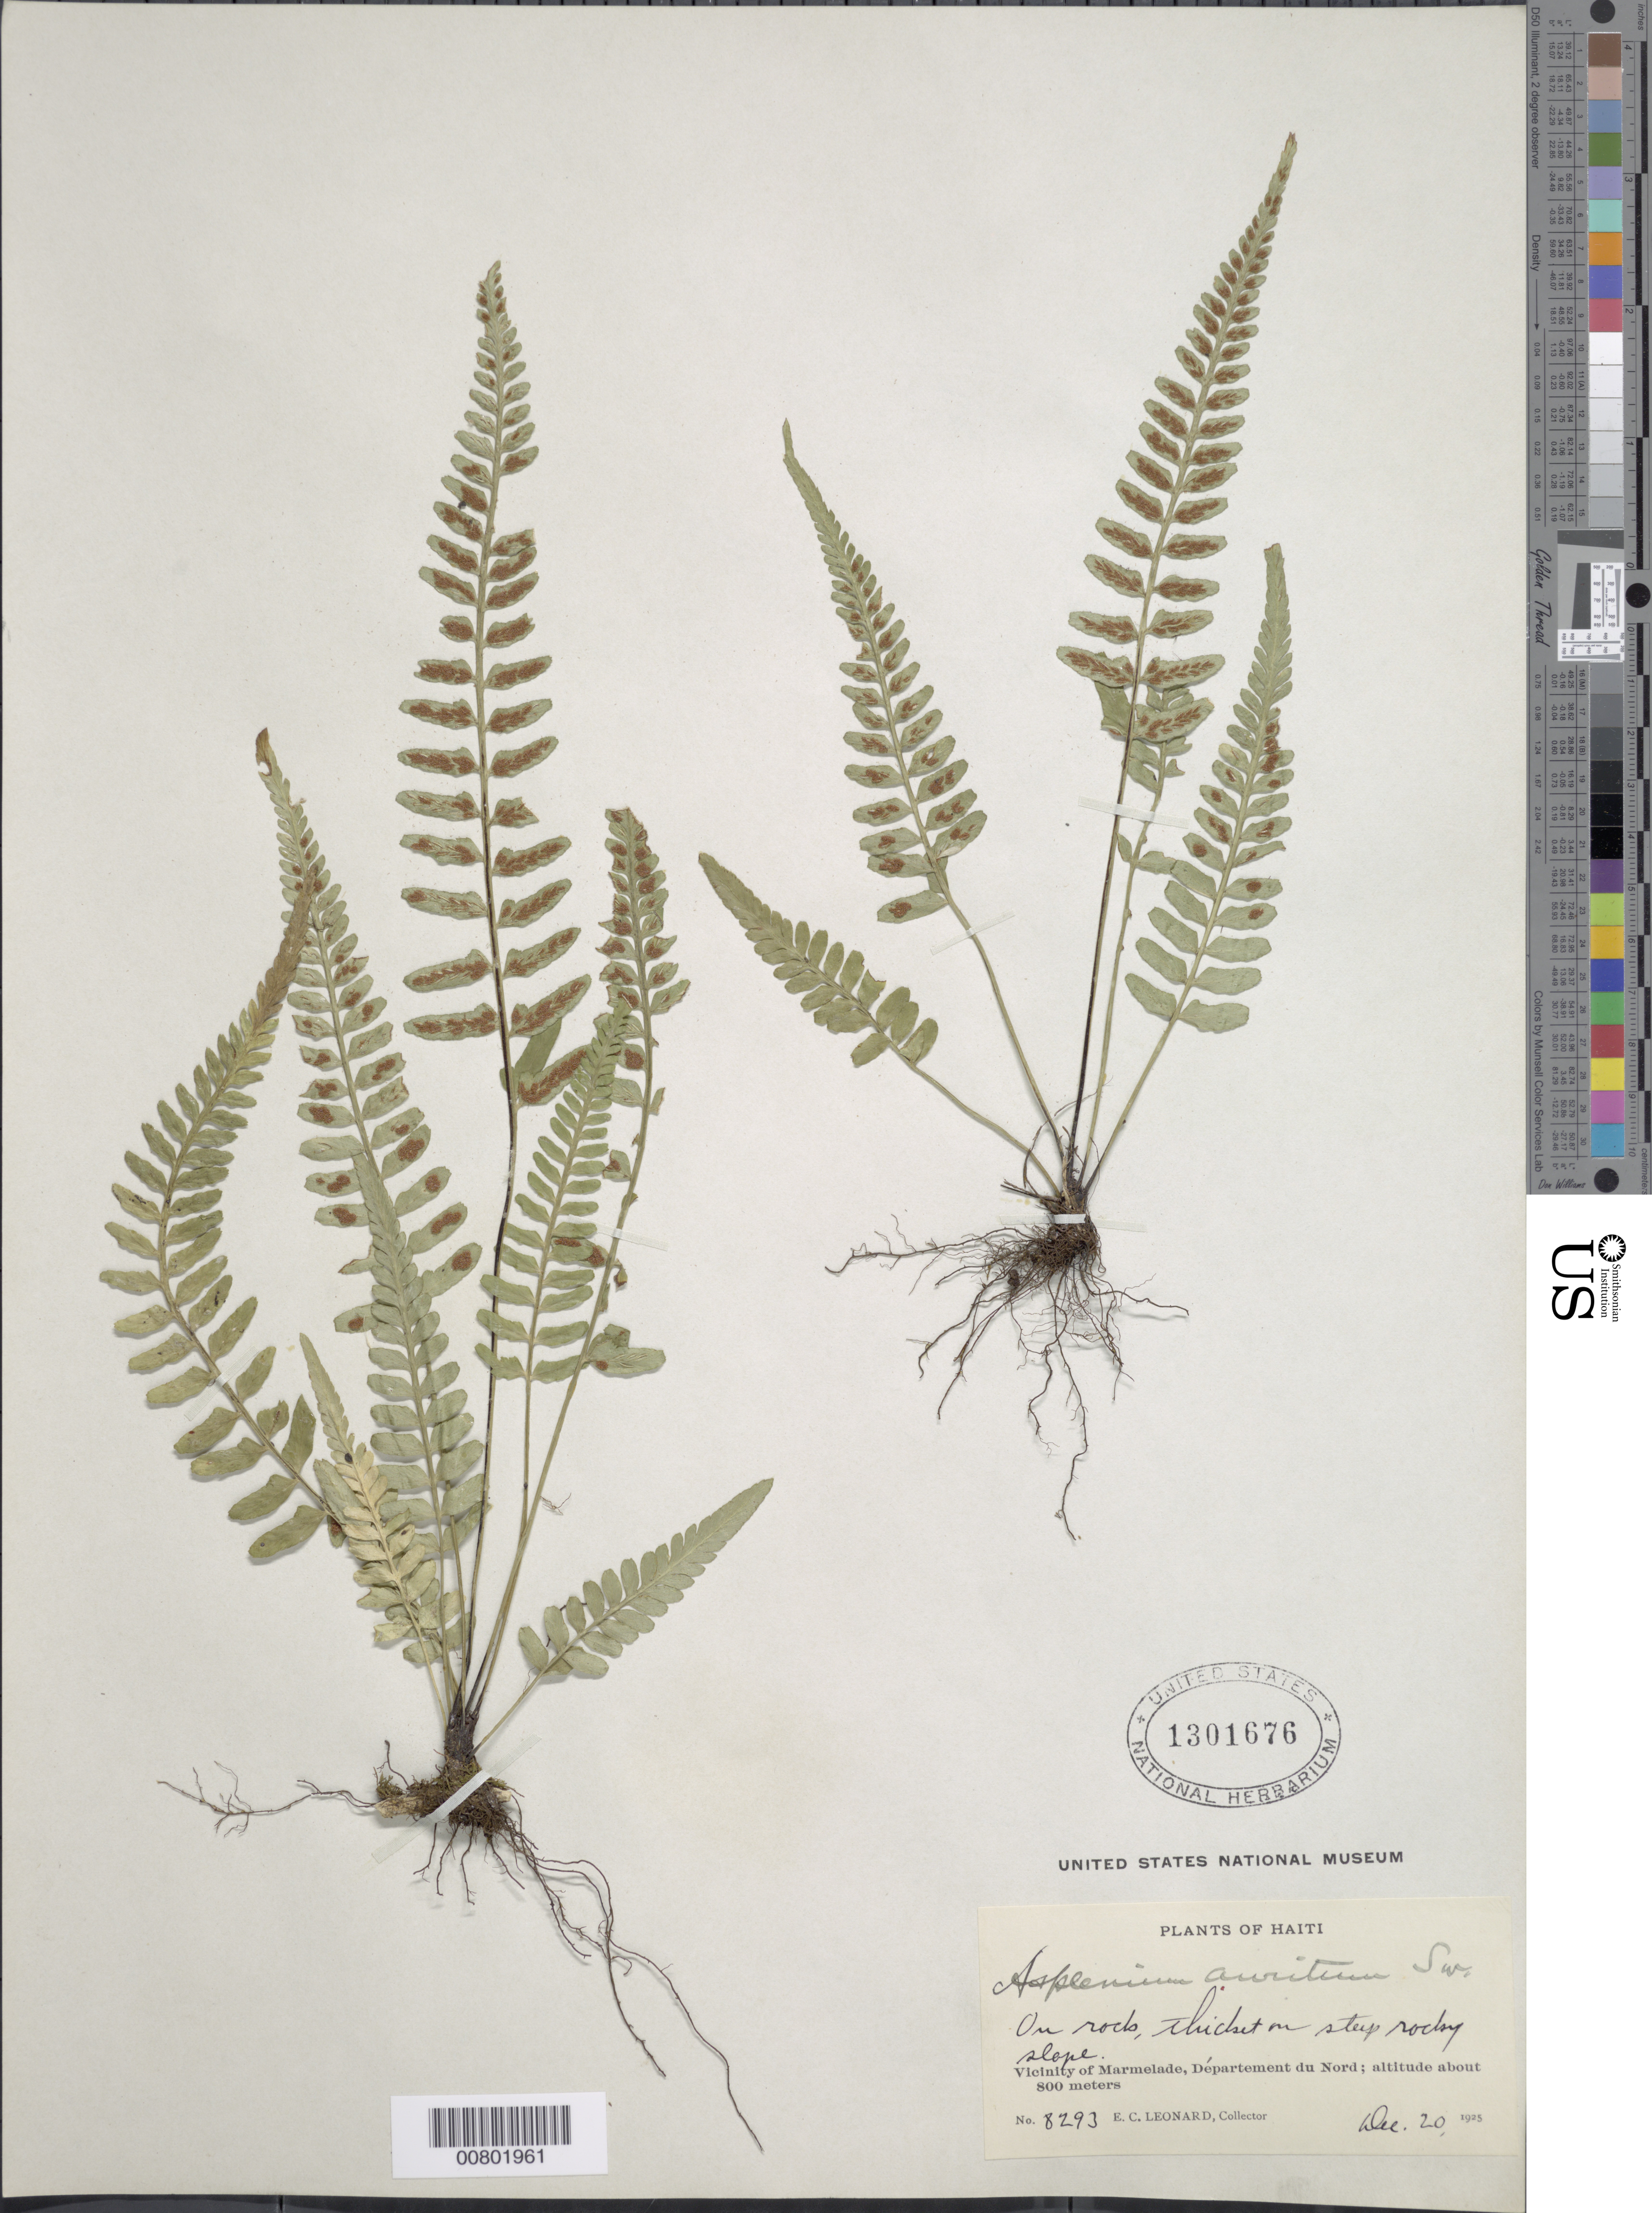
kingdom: Plantae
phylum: Tracheophyta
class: Polypodiopsida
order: Polypodiales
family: Aspleniaceae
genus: Asplenium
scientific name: Asplenium auritum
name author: Sw.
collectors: E. C. Leonard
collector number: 8293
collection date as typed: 20 Dec 1925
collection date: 1925-12-20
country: Haiti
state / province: Nord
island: Hispaniola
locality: Marmelade vicinity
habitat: On rock, thicket on steep rocky slope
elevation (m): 800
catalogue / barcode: US 1301676